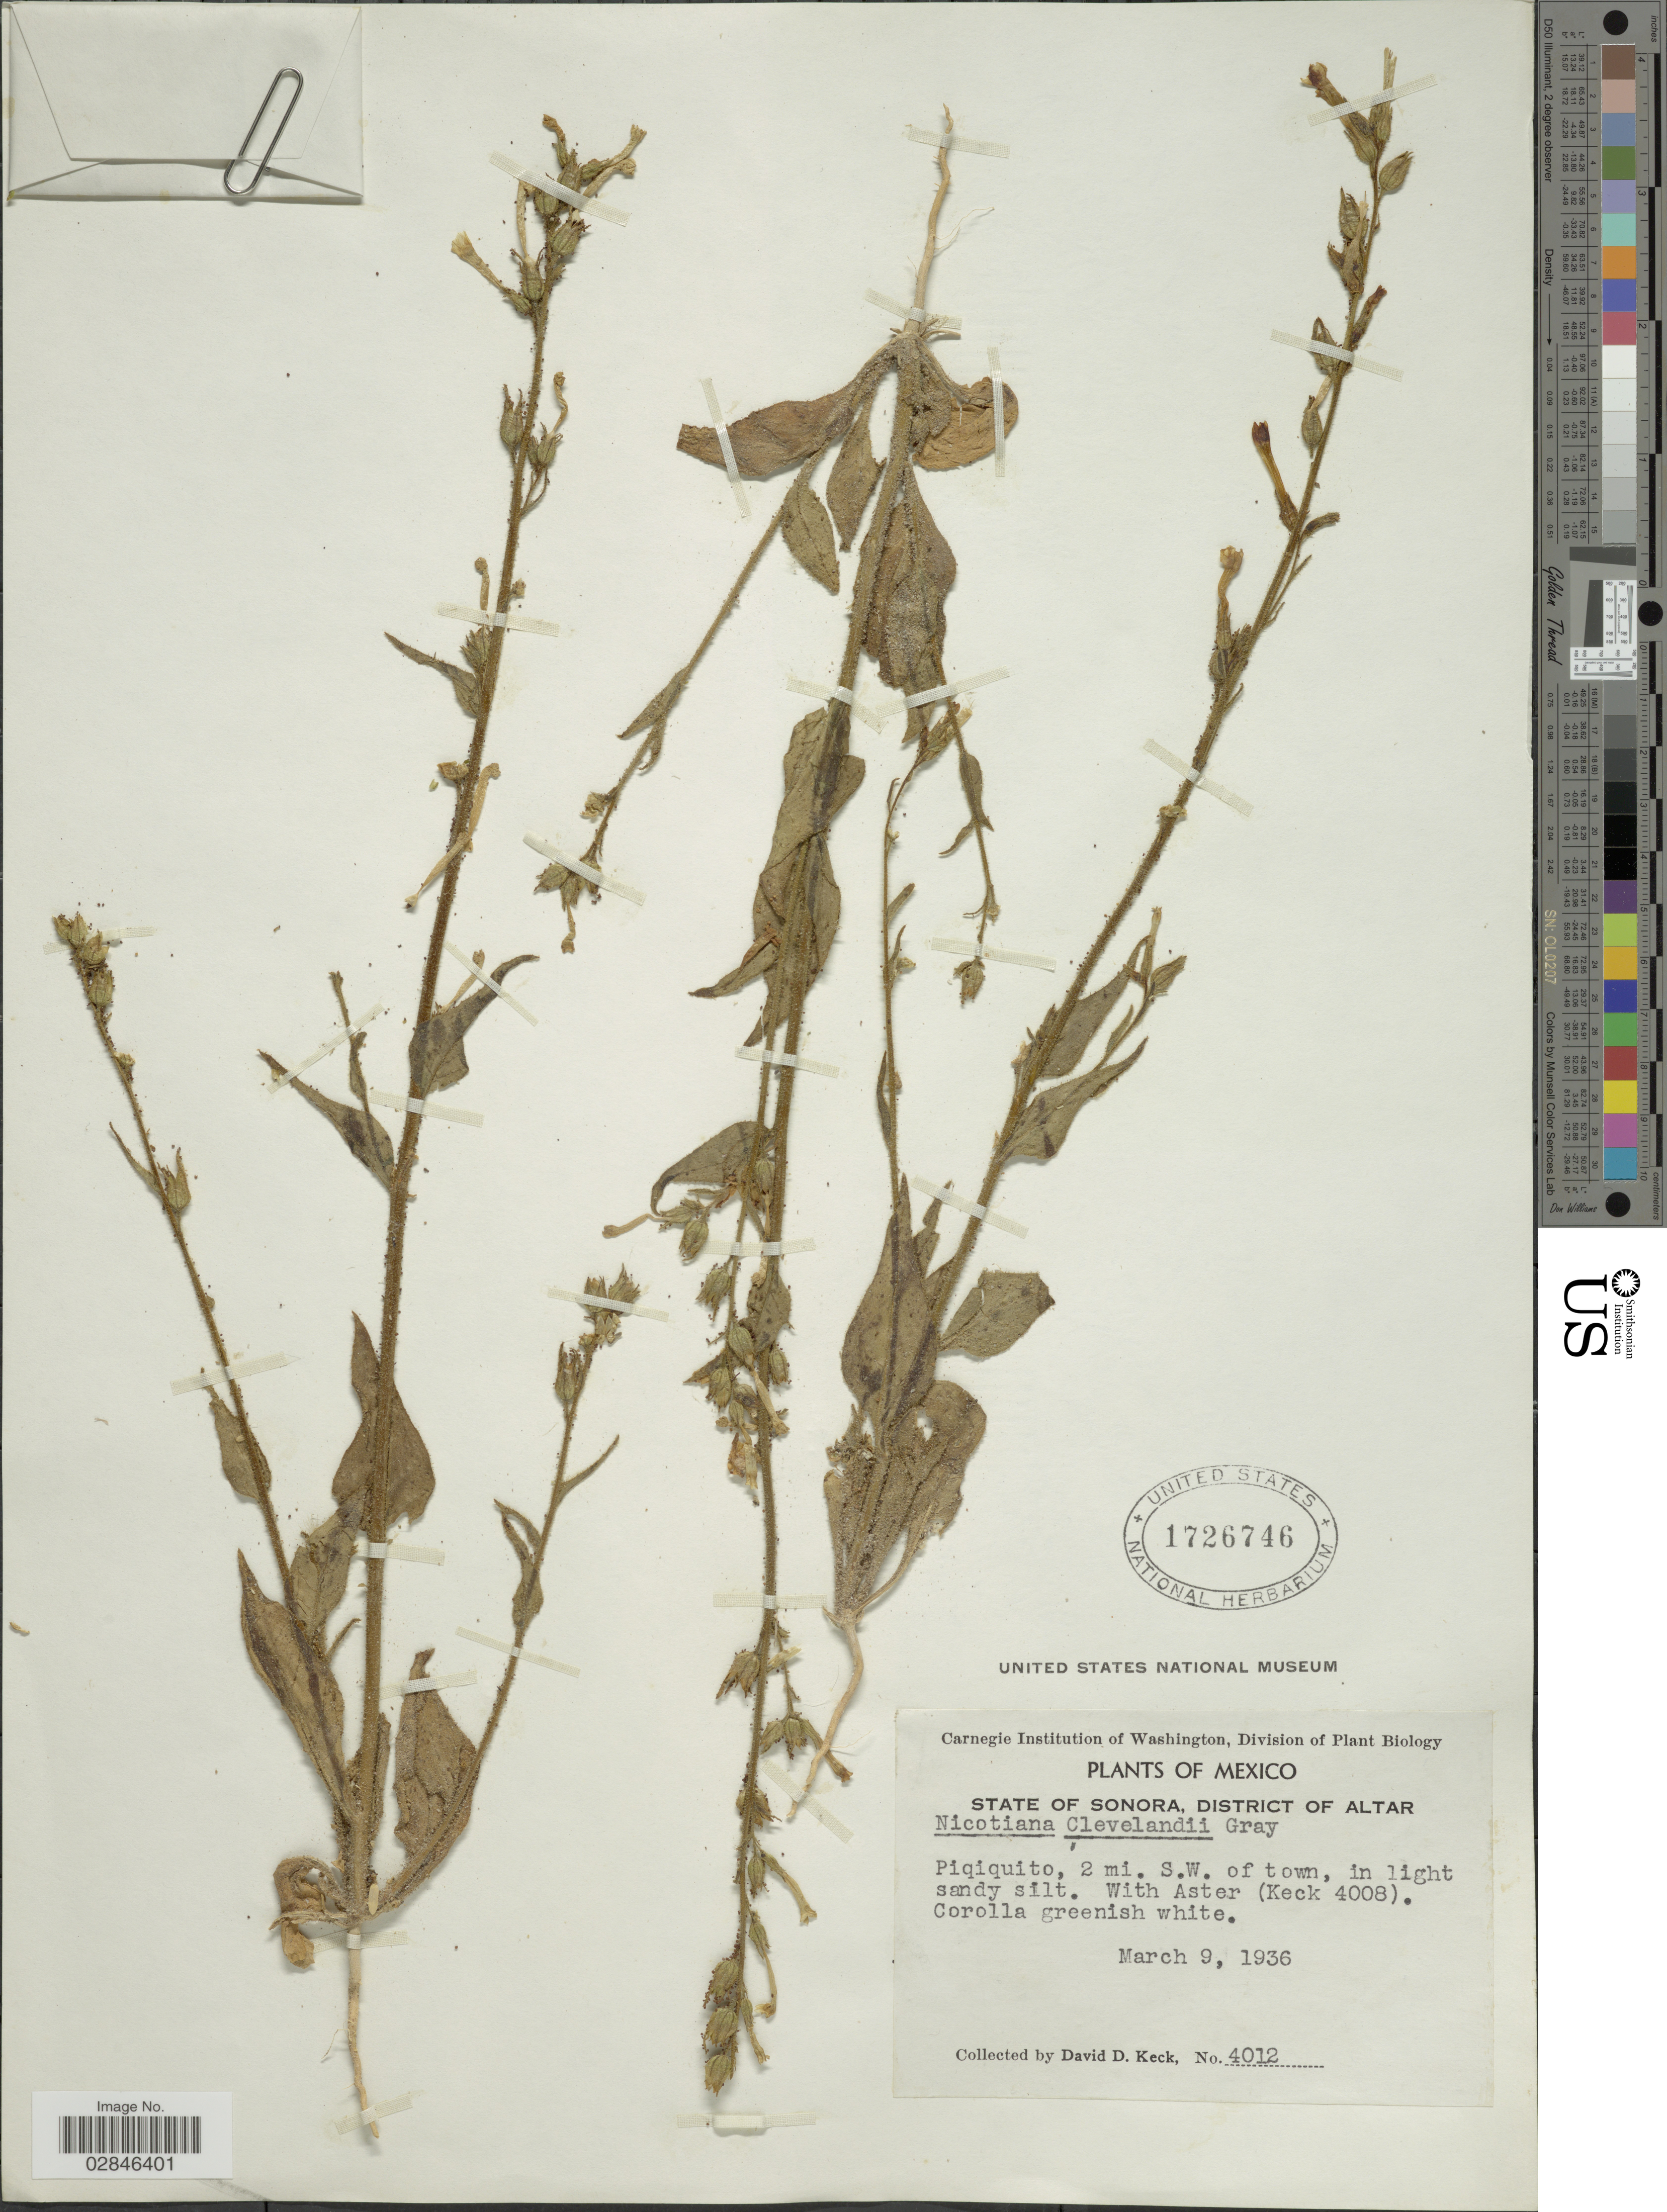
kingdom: Plantae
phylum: Tracheophyta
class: Magnoliopsida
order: Solanales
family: Solanaceae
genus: Nicotiana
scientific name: Nicotiana clevelandii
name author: A. Gray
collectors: D. D. Keck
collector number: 4012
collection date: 1936-03-09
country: Mexico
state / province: Sonora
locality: District of Altar, Piqiquito, 2 mi. S.W. of town.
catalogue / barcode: US 1726746